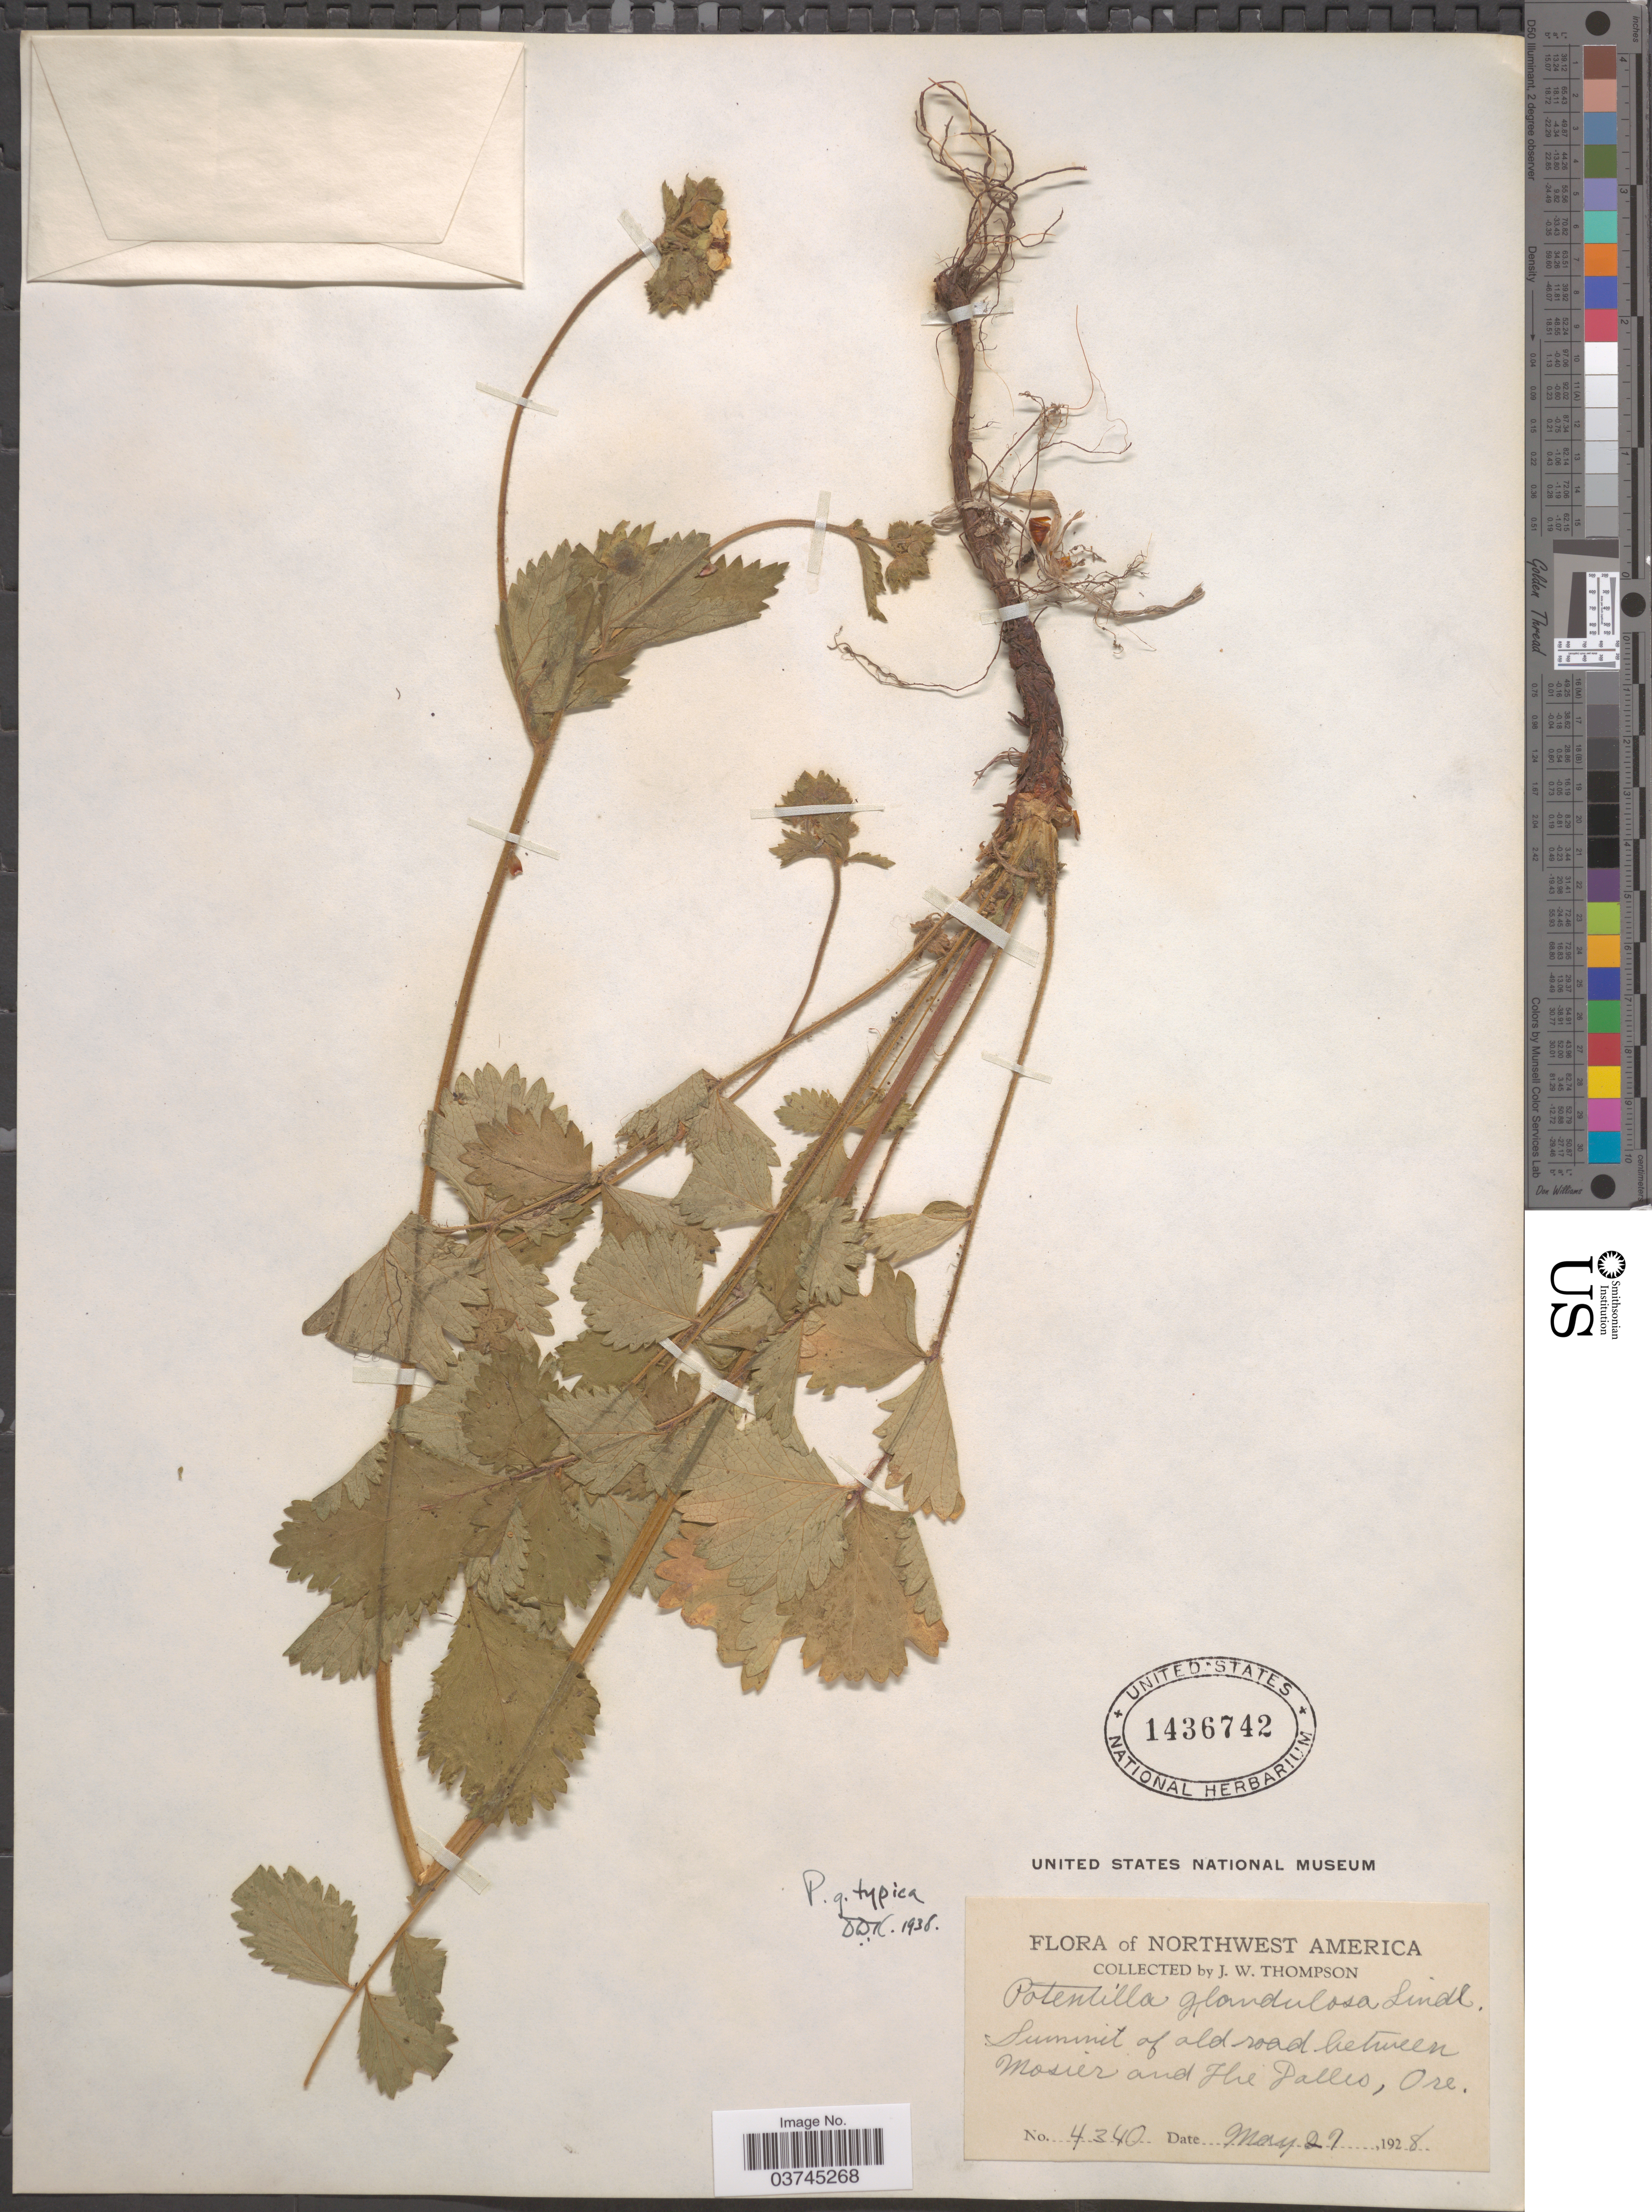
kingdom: Plantae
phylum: Tracheophyta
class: Magnoliopsida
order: Rosales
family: Rosaceae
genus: Drymocallis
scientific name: Drymocallis glandulosa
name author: (Lindl.) Rydb.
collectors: J. Thompson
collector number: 4340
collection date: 1928-05-27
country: United States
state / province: Oregon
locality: Summit of old road between Mosier and The Dalles.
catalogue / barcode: US 1436742